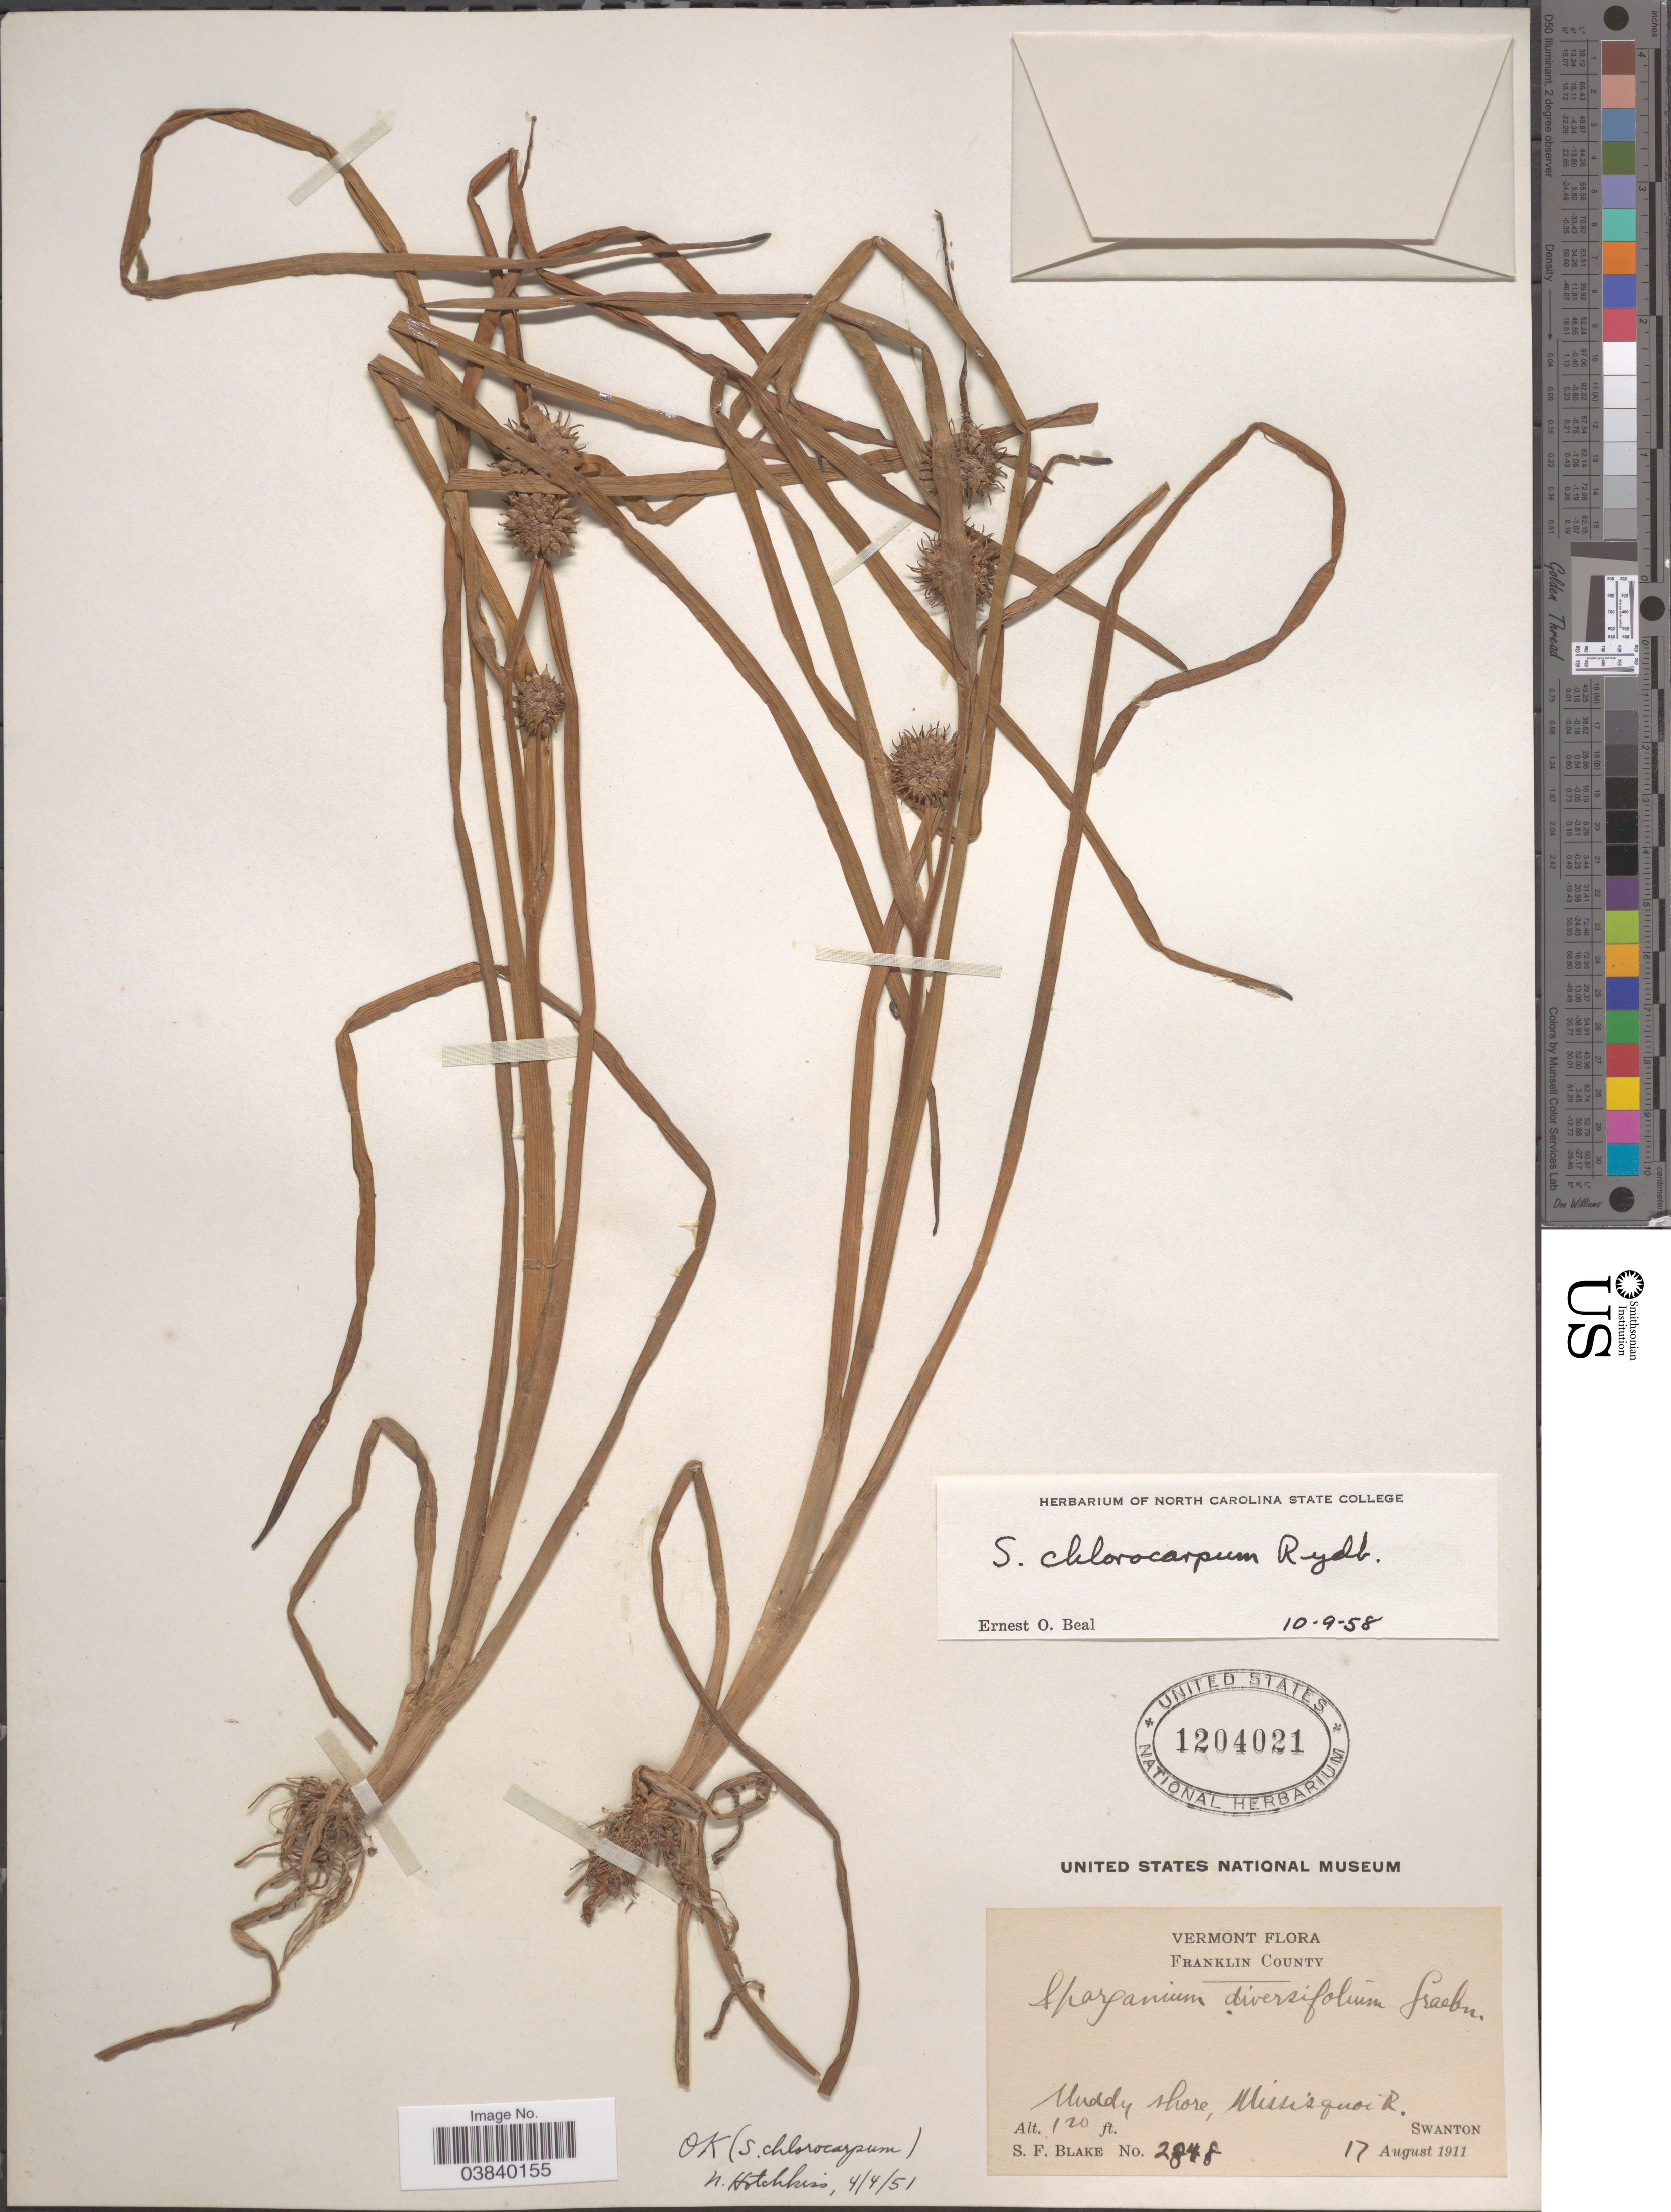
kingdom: Plantae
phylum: Tracheophyta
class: Liliopsida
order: Poales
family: Typhaceae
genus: Sparganium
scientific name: Sparganium chlorocarpum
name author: Rydb.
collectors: S. Blake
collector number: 2848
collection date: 1911-08-17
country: United States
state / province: Vermont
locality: Franklin County. Muddy shore, Missisguoi R. Swanton.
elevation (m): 37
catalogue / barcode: US 1204021